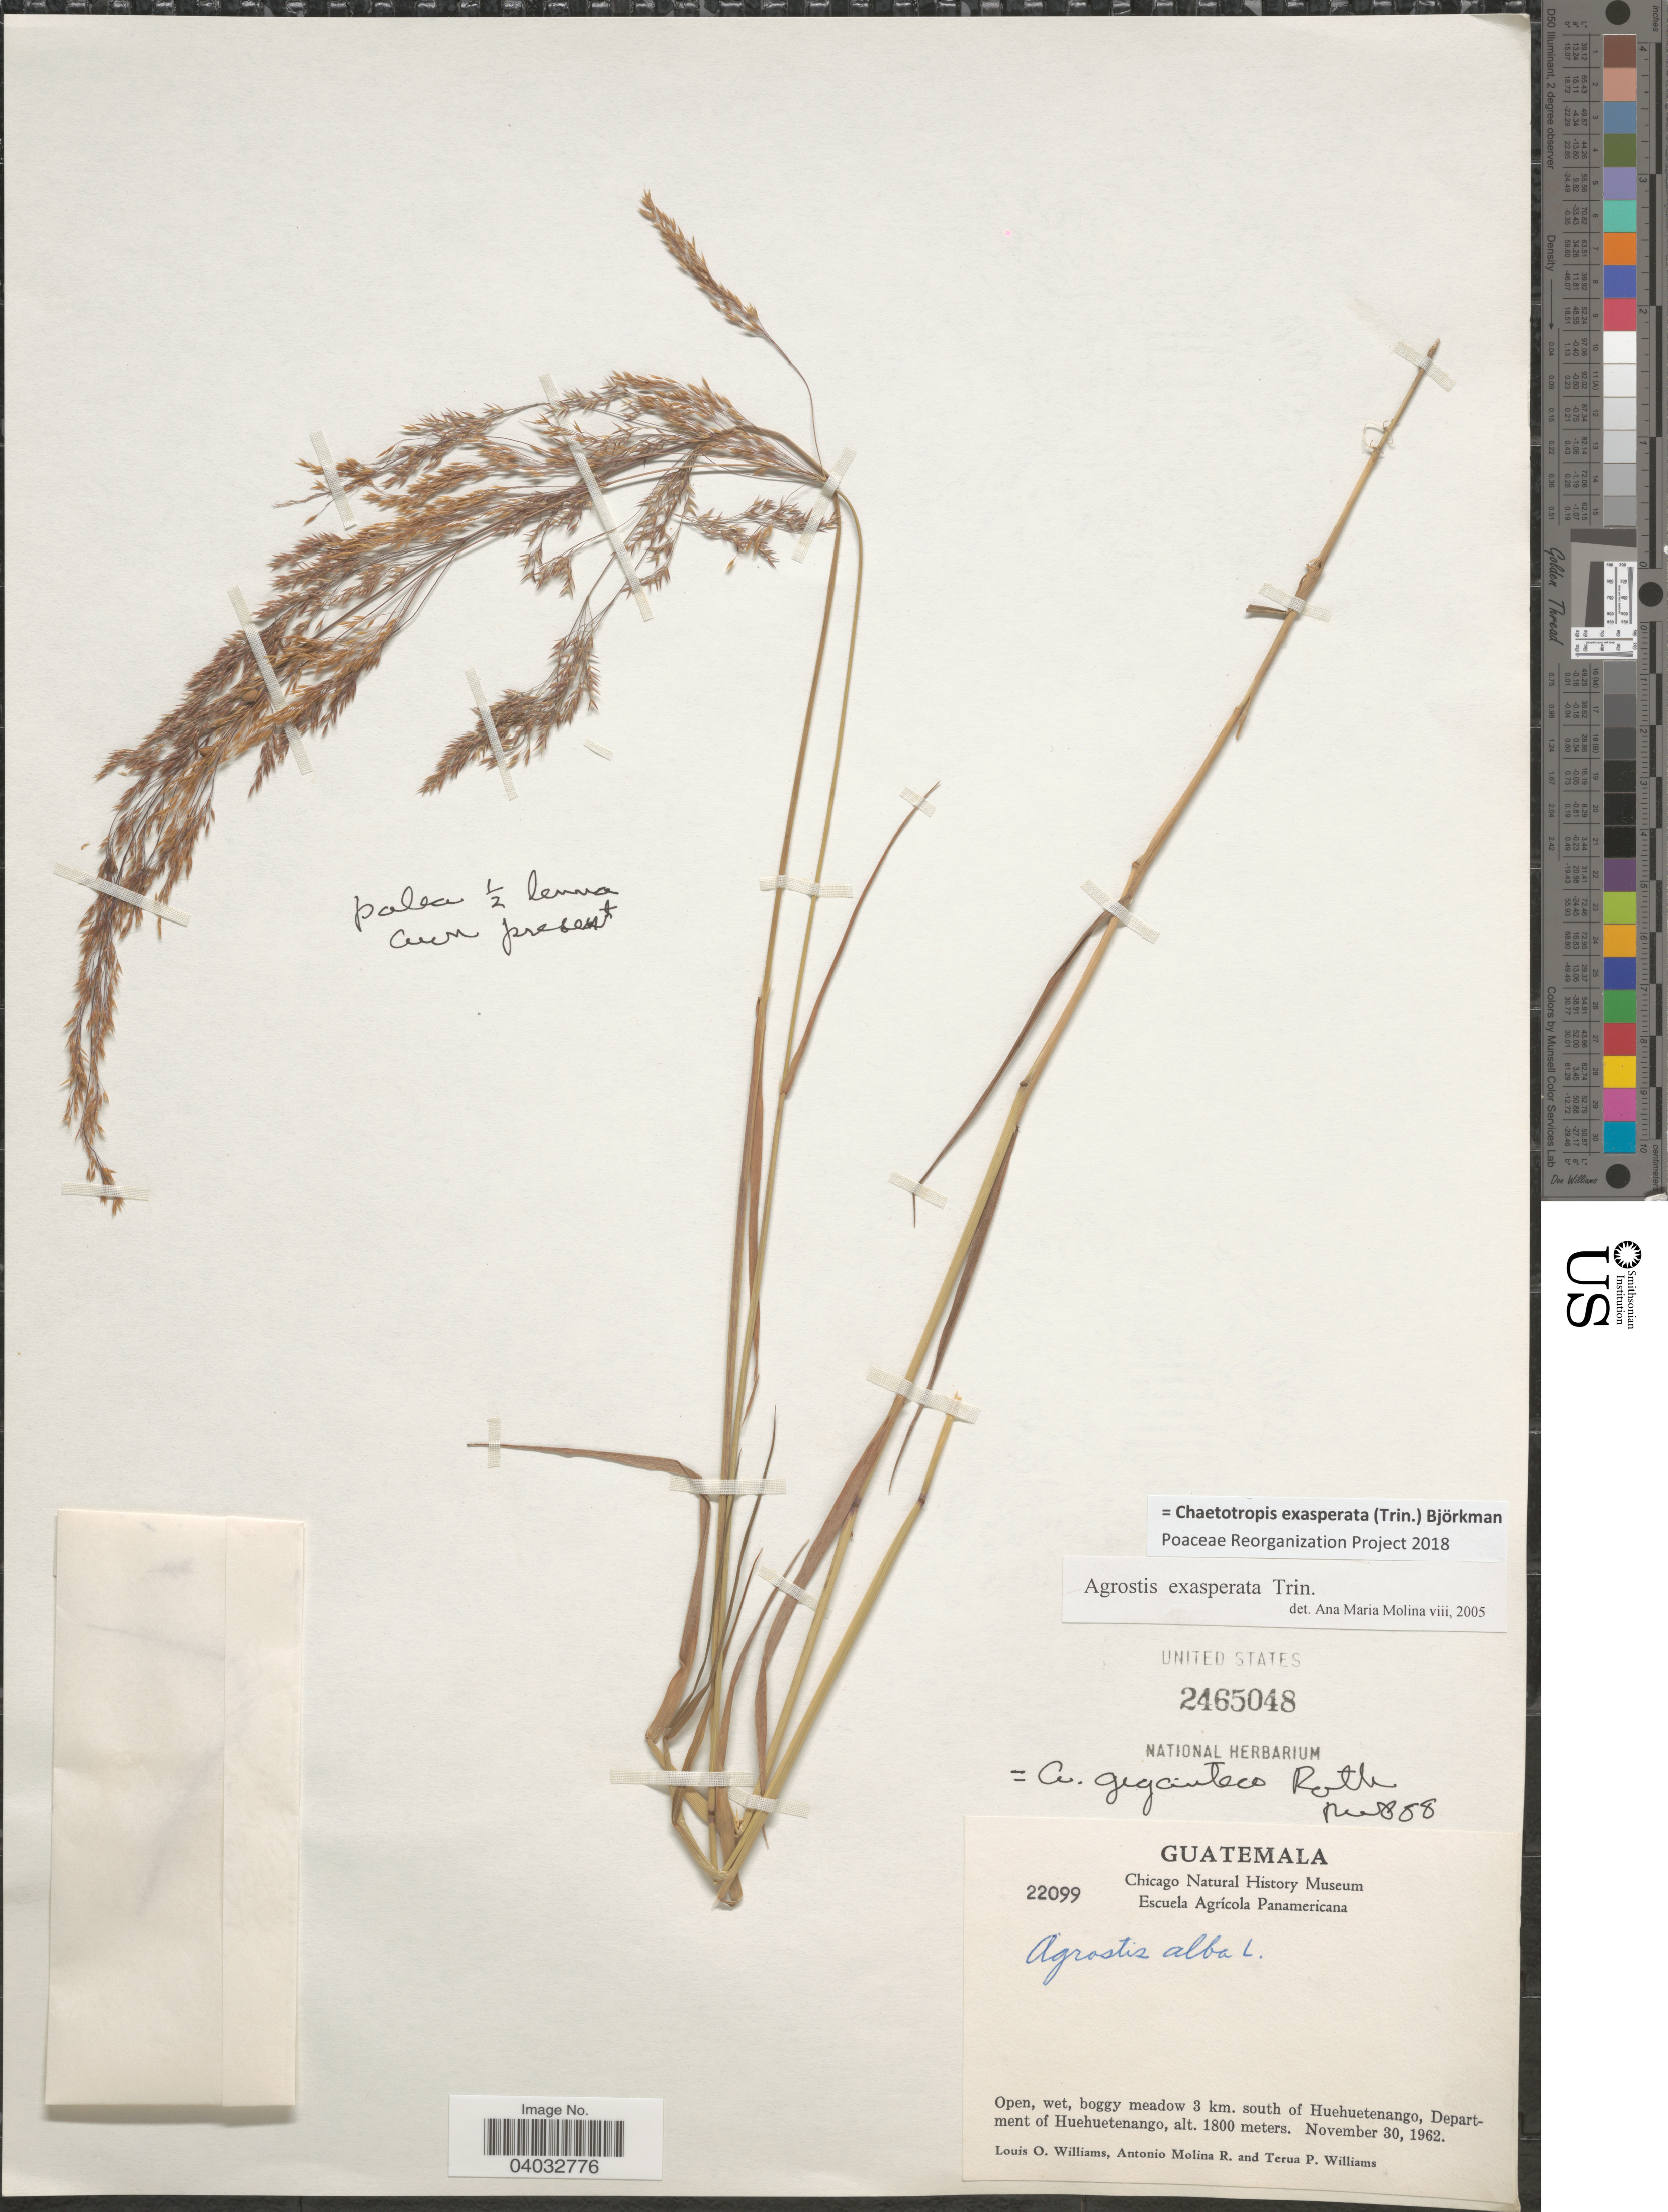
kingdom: Plantae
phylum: Tracheophyta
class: Liliopsida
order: Poales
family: Poaceae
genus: Chaetotropis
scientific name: Chaetotropis exasperata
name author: (Trin.) Björkman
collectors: L. O. Williams, A. Molina R. & T. Williams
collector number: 22099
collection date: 1962-11-30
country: Guatemala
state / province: Huehuetenango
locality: Open, wet, boggy meadow 3 km. south of Huehuetenango, Department of Huehuetenango.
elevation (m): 1800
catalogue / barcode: US 2465048